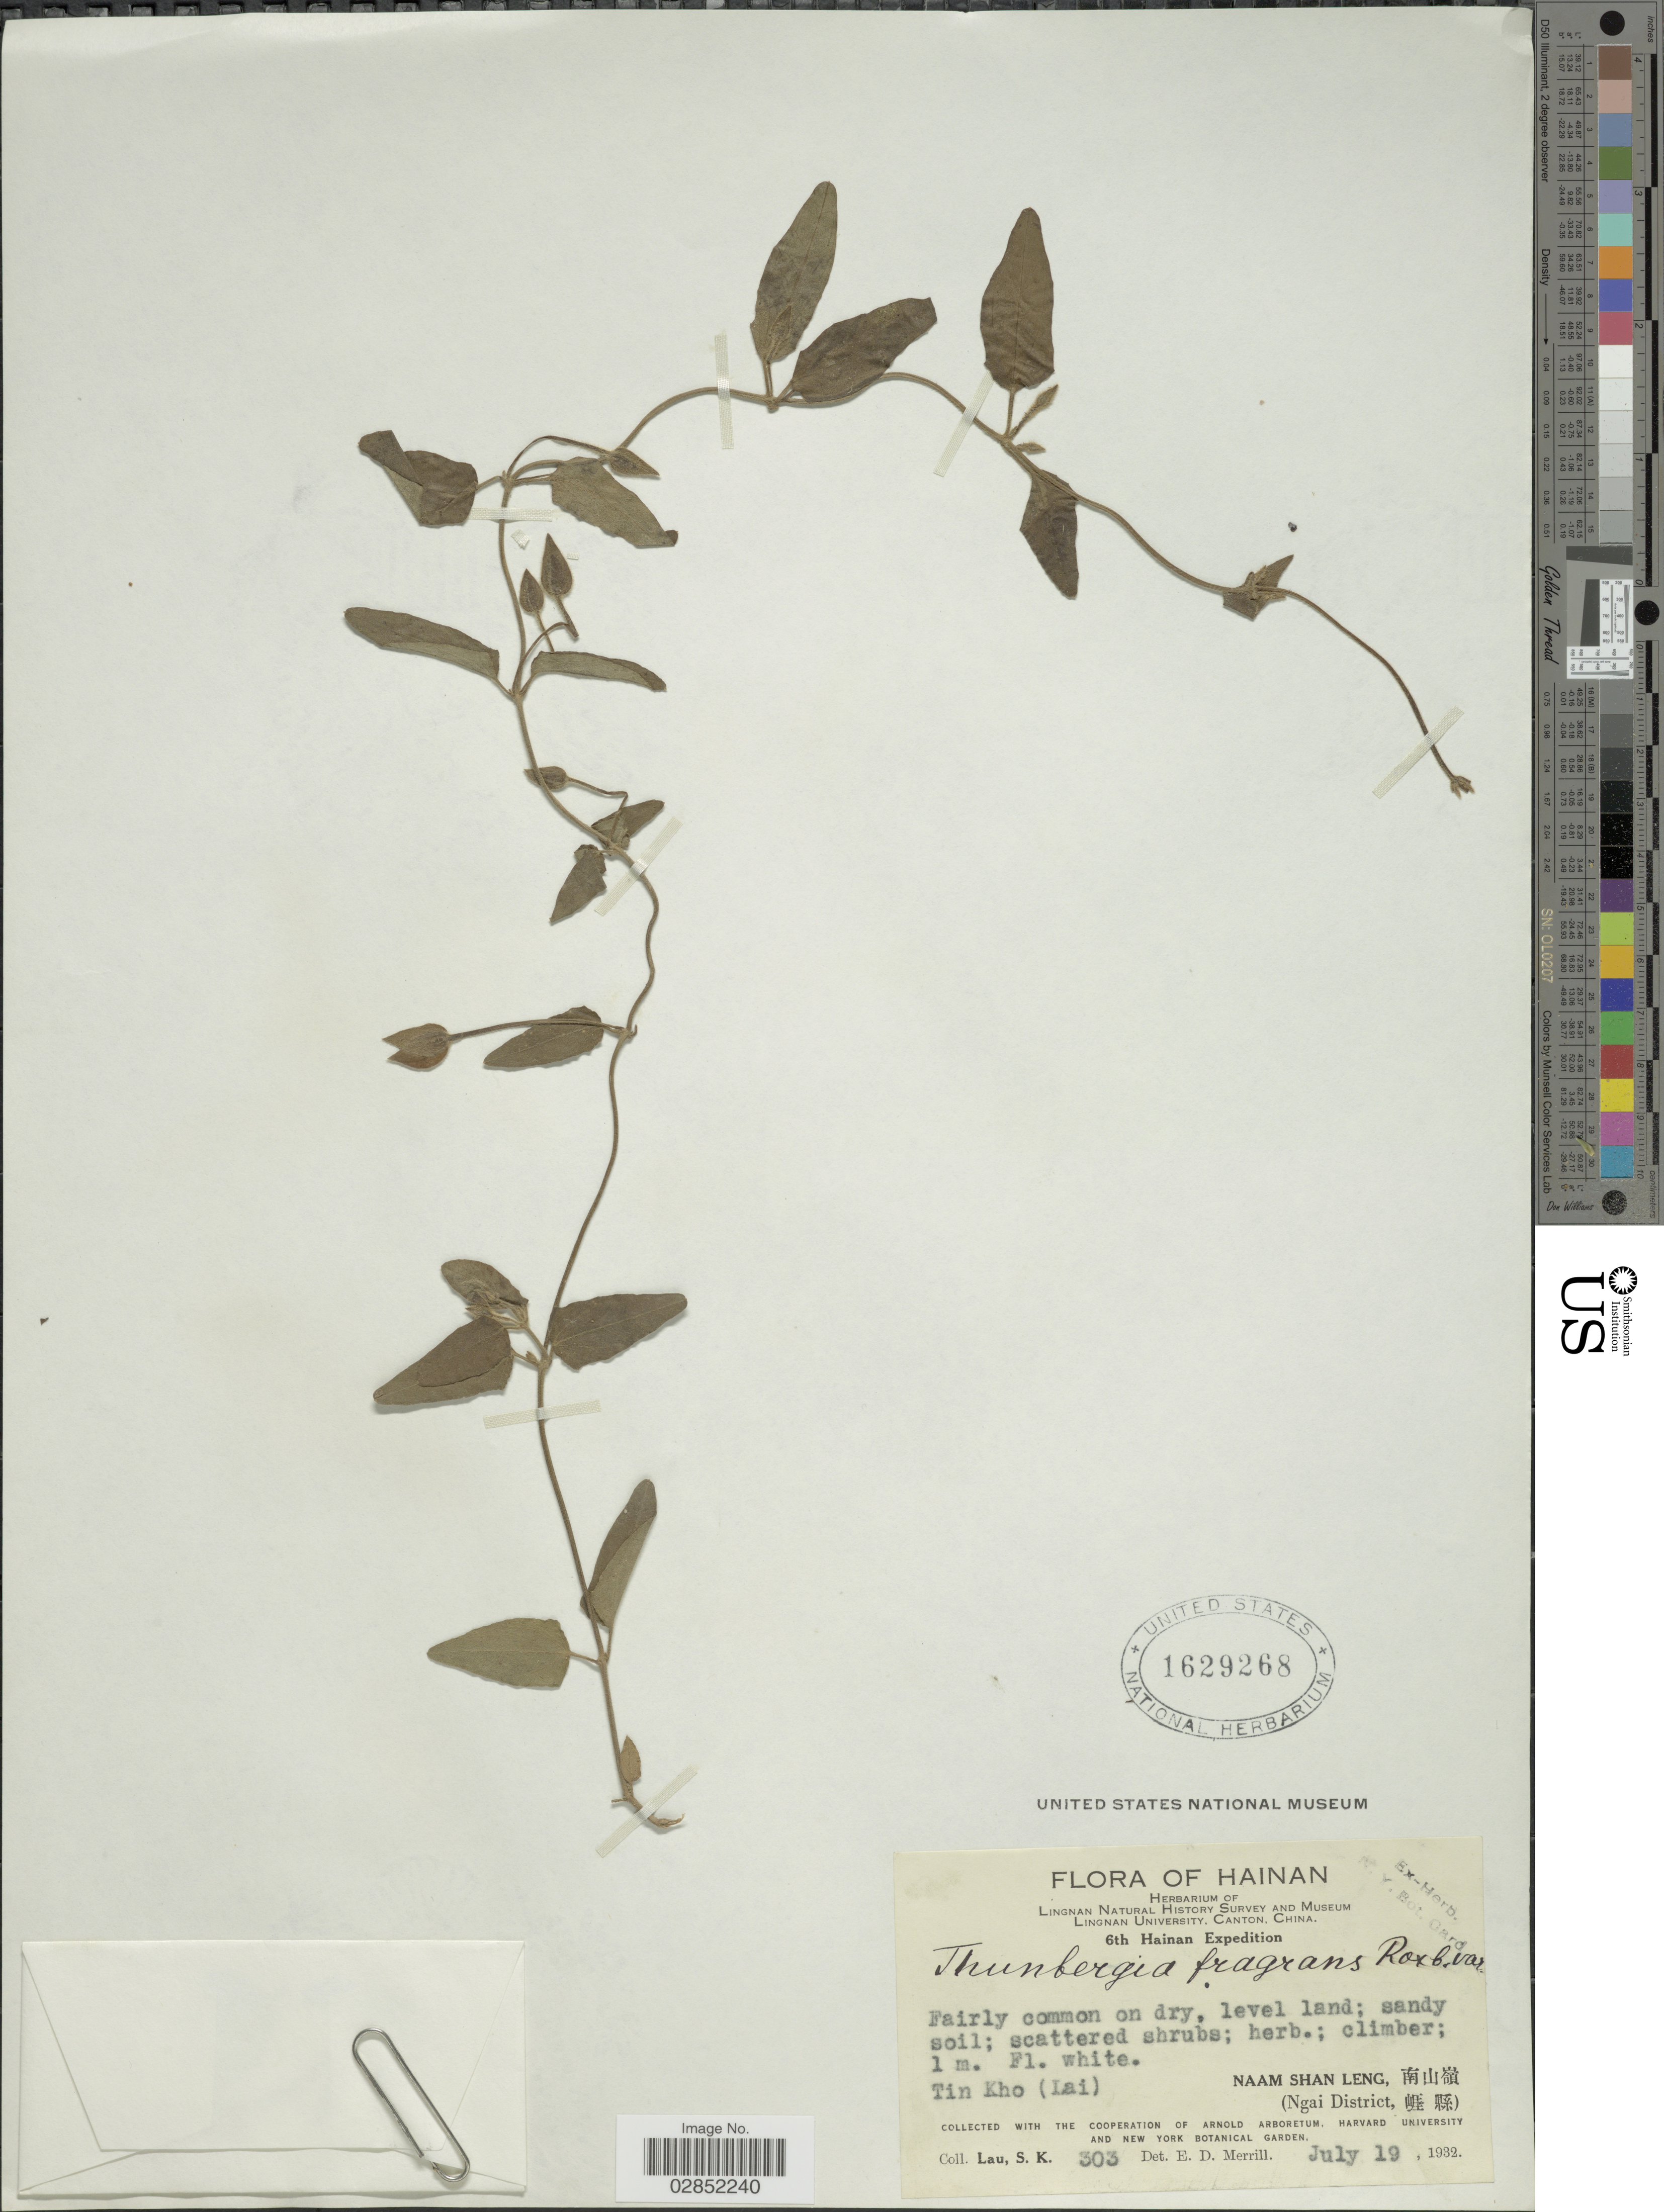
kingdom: Plantae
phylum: Tracheophyta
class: Magnoliopsida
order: Lamiales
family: Acanthaceae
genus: Thunbergia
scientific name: Thunbergia fragrans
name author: Roxb.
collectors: S. K. Lau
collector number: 303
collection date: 1932-07-19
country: China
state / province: Hainan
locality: Tin Kho (Lai). Naam Shan Leng. (Ngai District).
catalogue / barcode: US 1629268